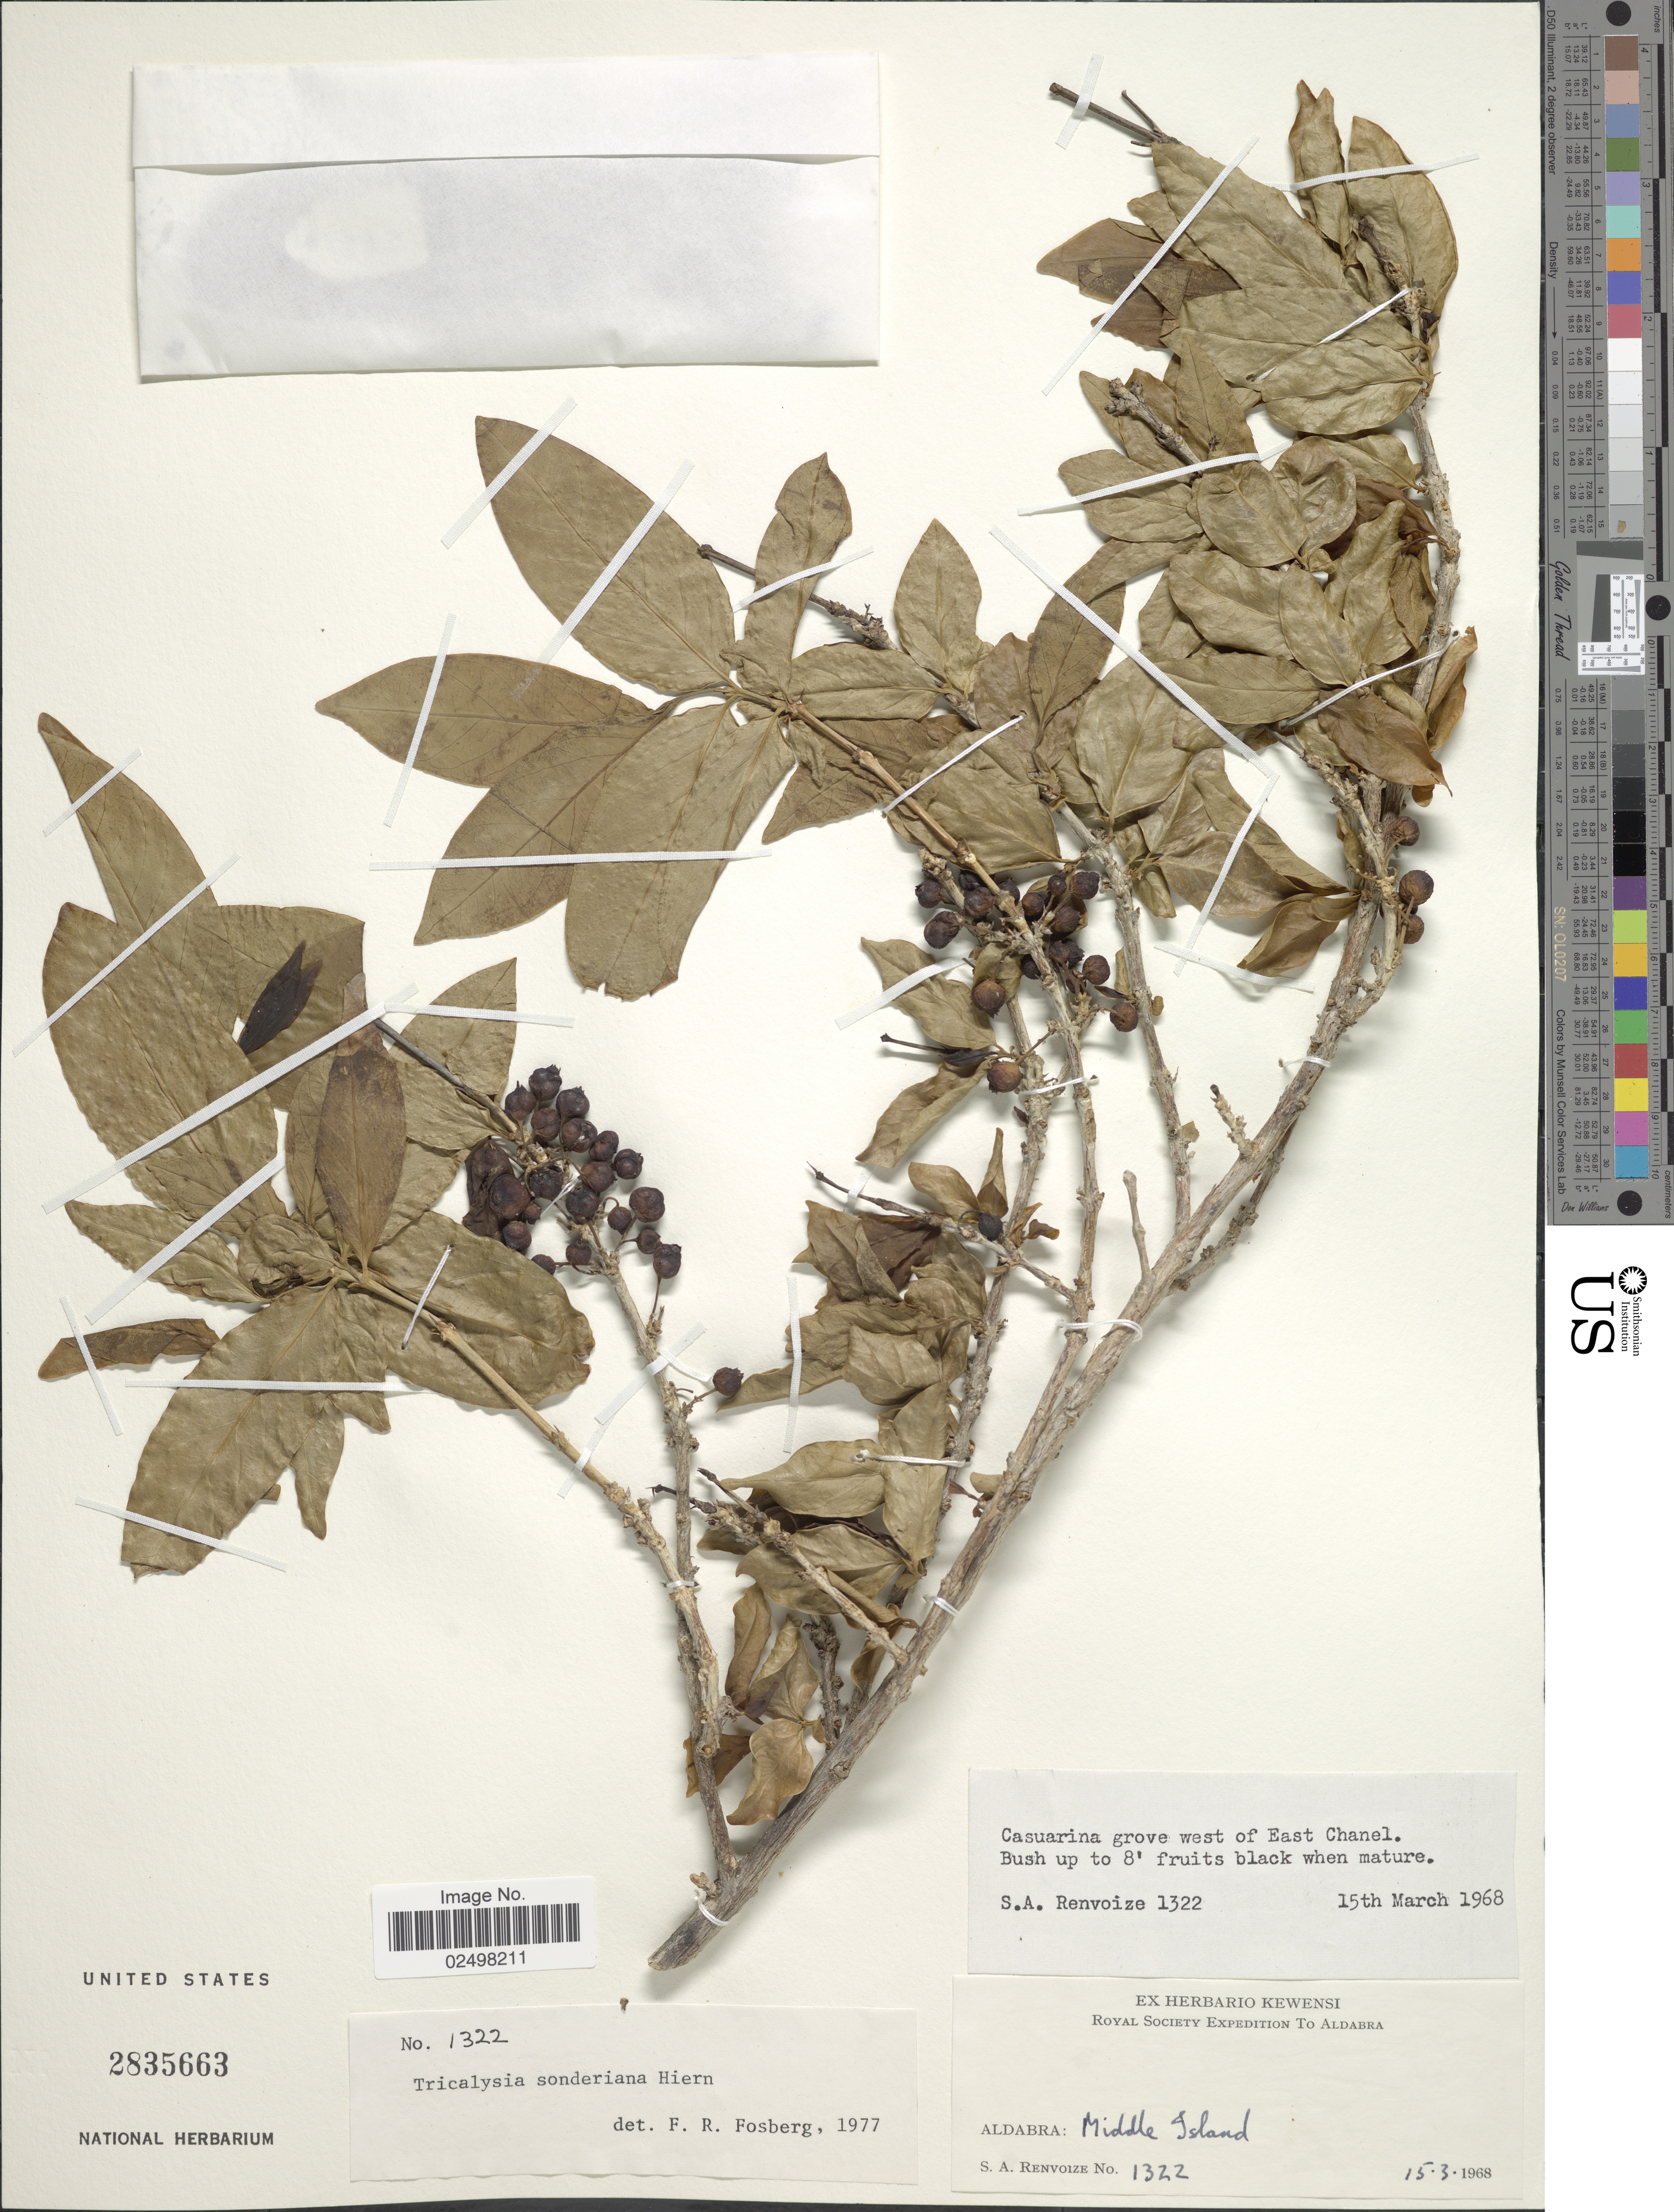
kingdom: Plantae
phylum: Tracheophyta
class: Magnoliopsida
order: Gentianales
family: Rubiaceae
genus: Tricalysia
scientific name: Tricalysia sonderiana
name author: Hiern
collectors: S. A. Renvoize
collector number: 1322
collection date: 1968-03-15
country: Seychelles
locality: Aldabra: Middle Island. grove west of East Chanel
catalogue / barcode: US 2835663